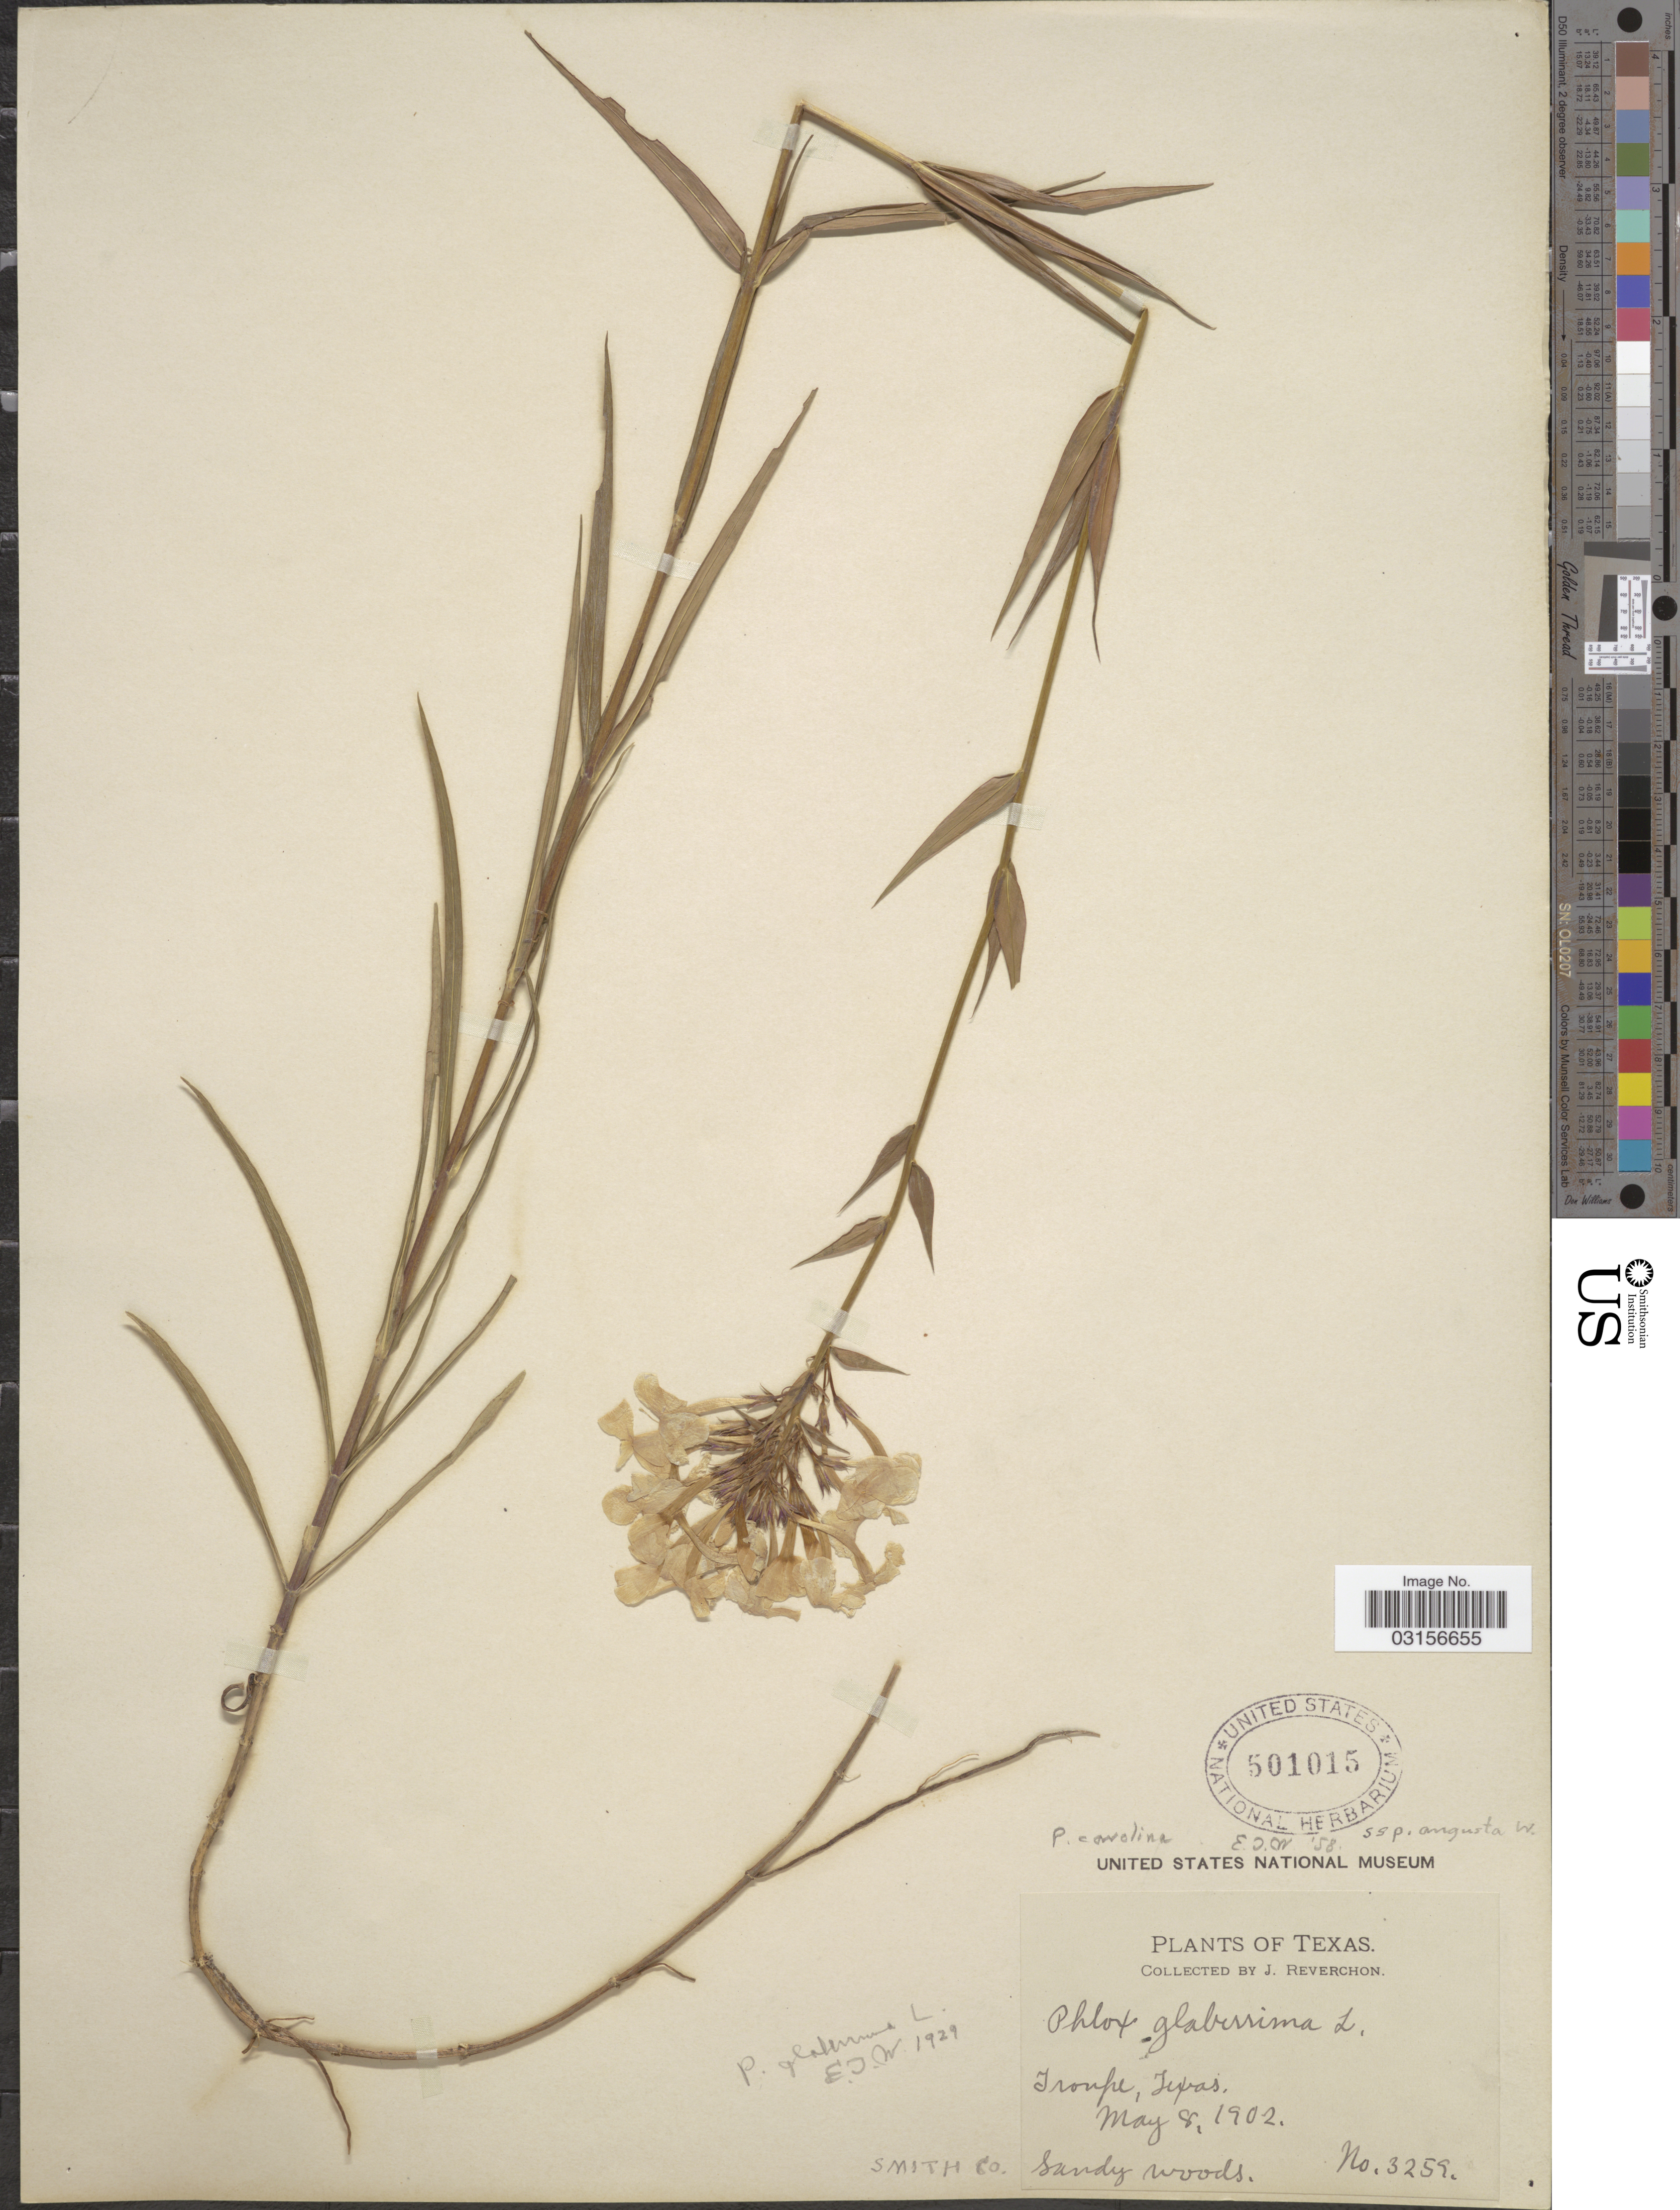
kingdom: Plantae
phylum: Tracheophyta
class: Magnoliopsida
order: Ericales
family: Polemoniaceae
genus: Phlox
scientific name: Phlox carolina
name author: L.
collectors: J. Reverchon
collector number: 3259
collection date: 1902-05-08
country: United States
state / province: Texas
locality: Troupe. Smith Co.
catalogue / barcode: US 501015